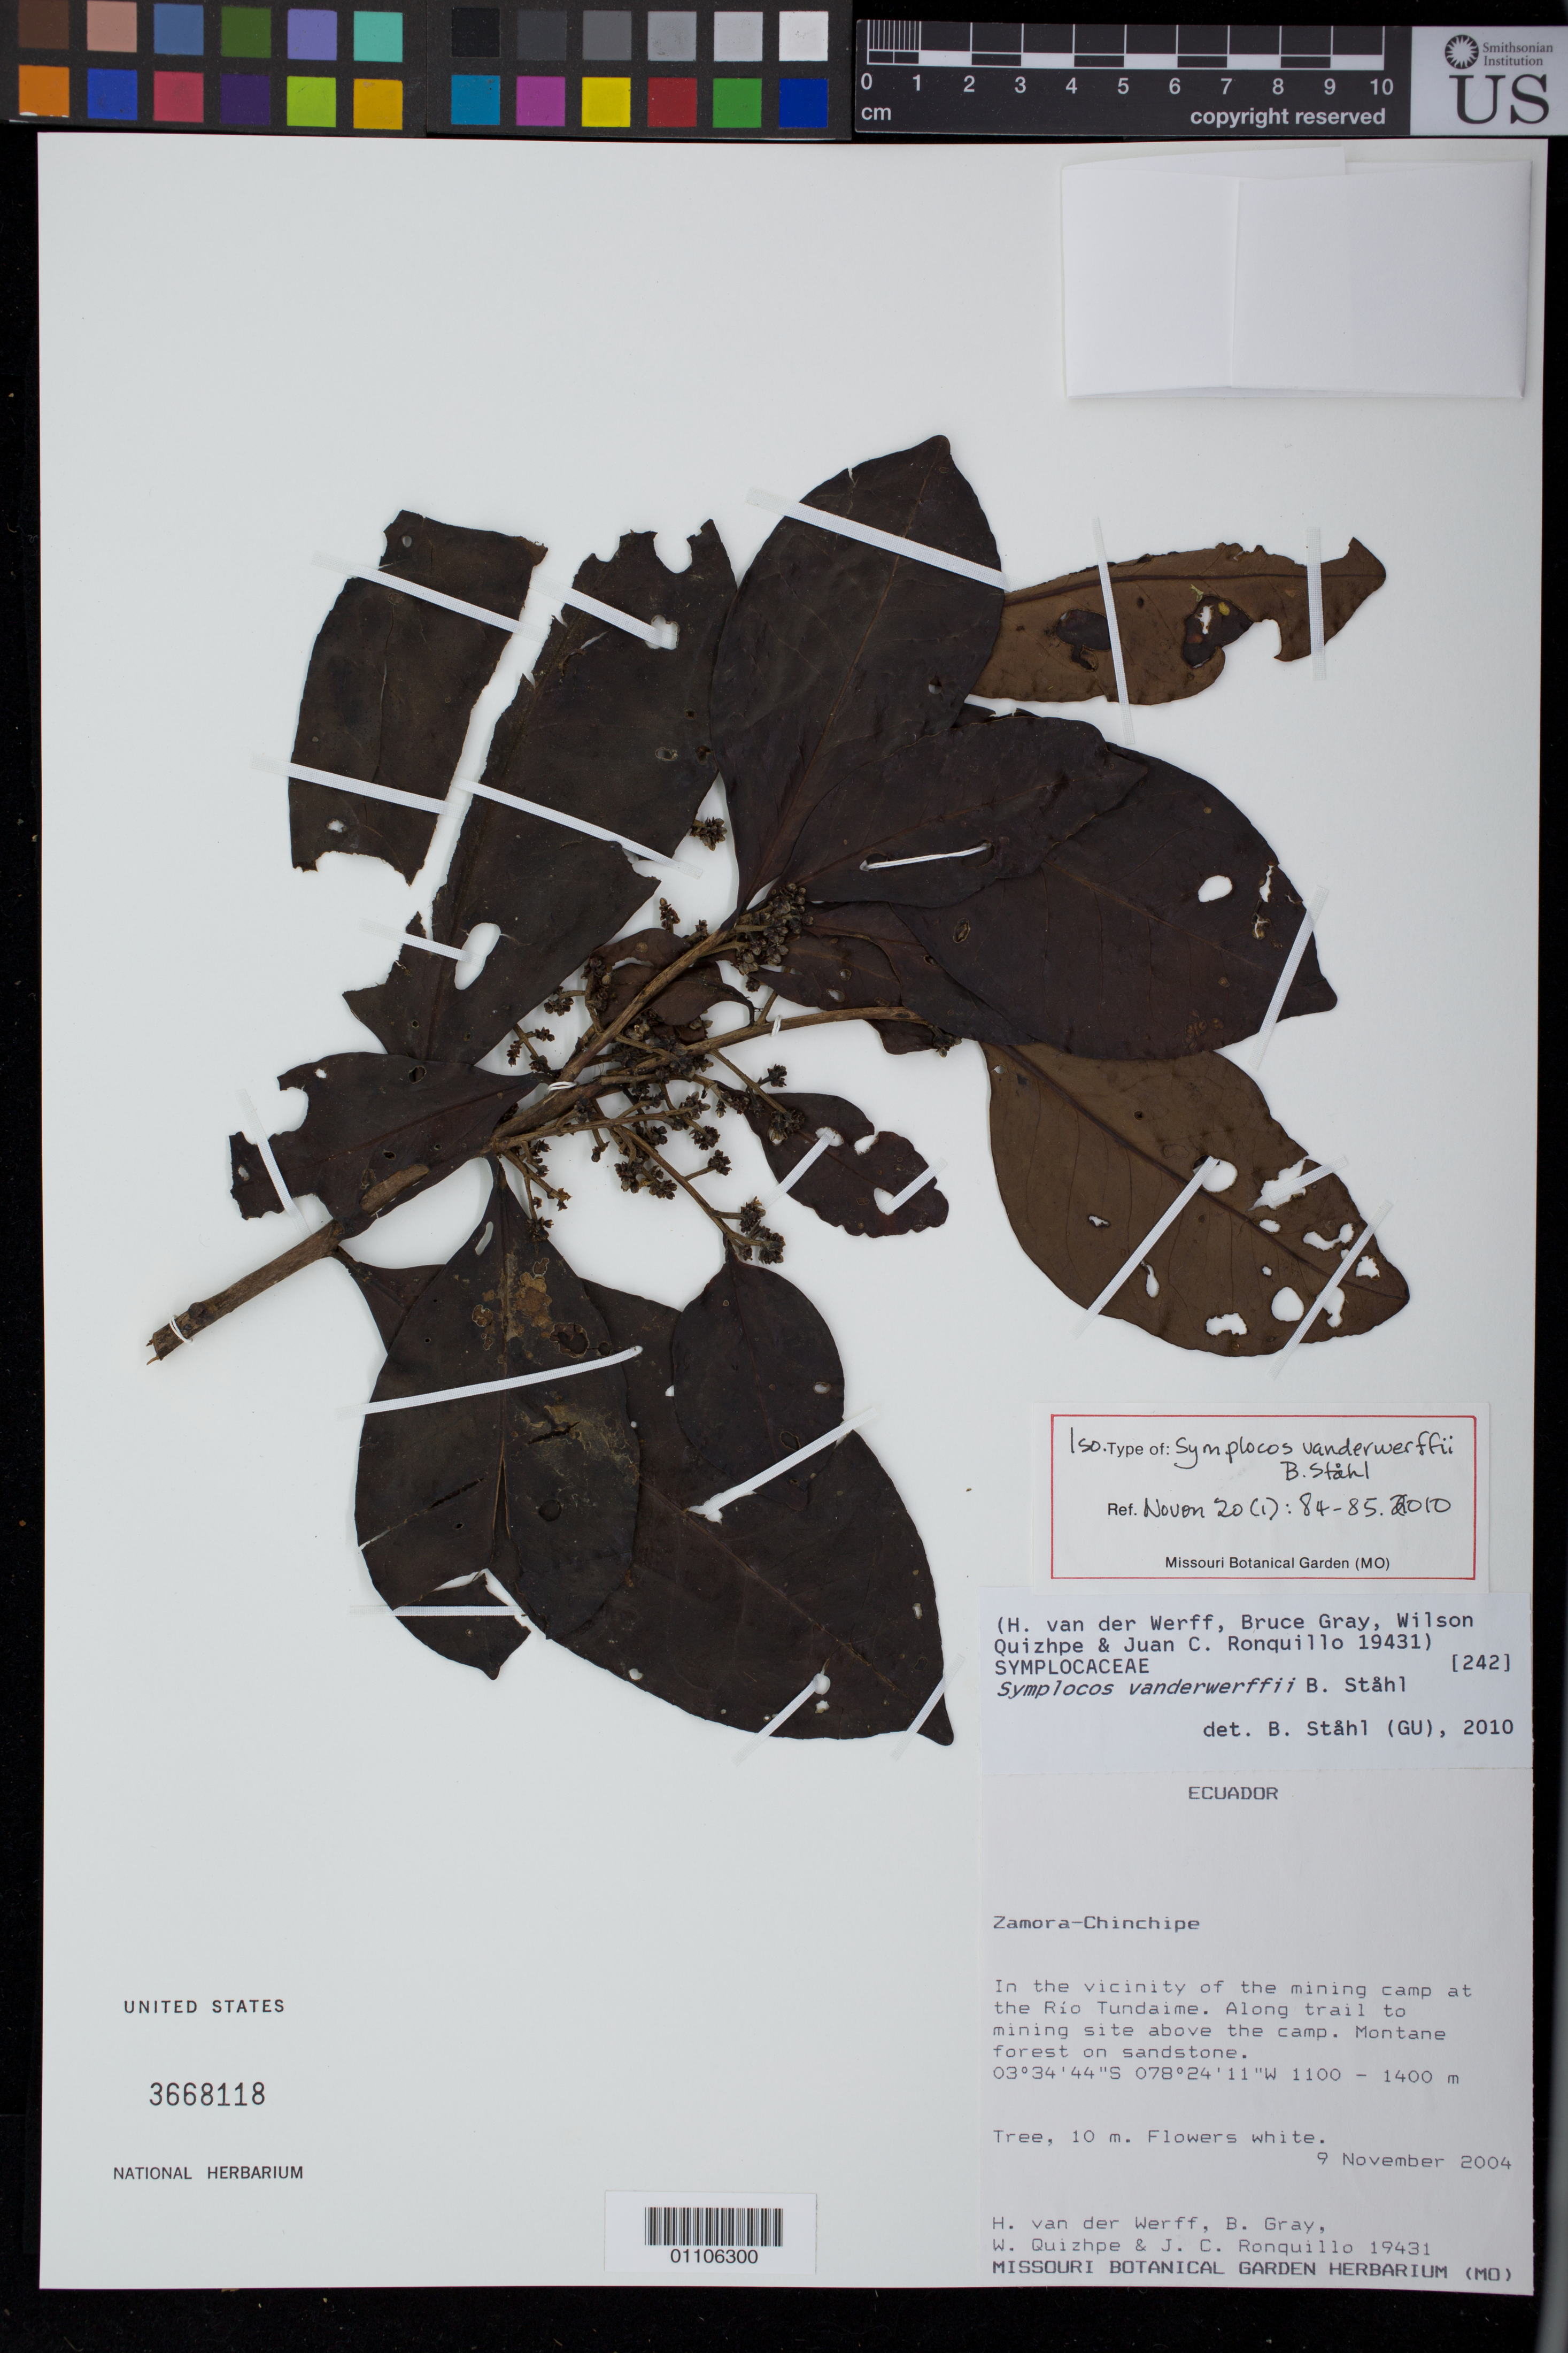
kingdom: Plantae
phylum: Tracheophyta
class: Magnoliopsida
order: Laurales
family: Lauraceae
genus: Pleurothyrium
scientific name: Pleurothyrium bilocellatum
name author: van der Werff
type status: Isotype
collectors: H. van der Werff, B. Gray & W. Quizhpe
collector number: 21882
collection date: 2006-11-02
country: Ecuador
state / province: Zamora-Chinchipe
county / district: Nangaritza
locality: Zamora-Chinchipe: Nangaritza. Cordillera del Cóndor region, in upper Rio Nangaritza valley, along road near Pachicutza, south of Guayzimi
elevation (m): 900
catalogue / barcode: US 3668120